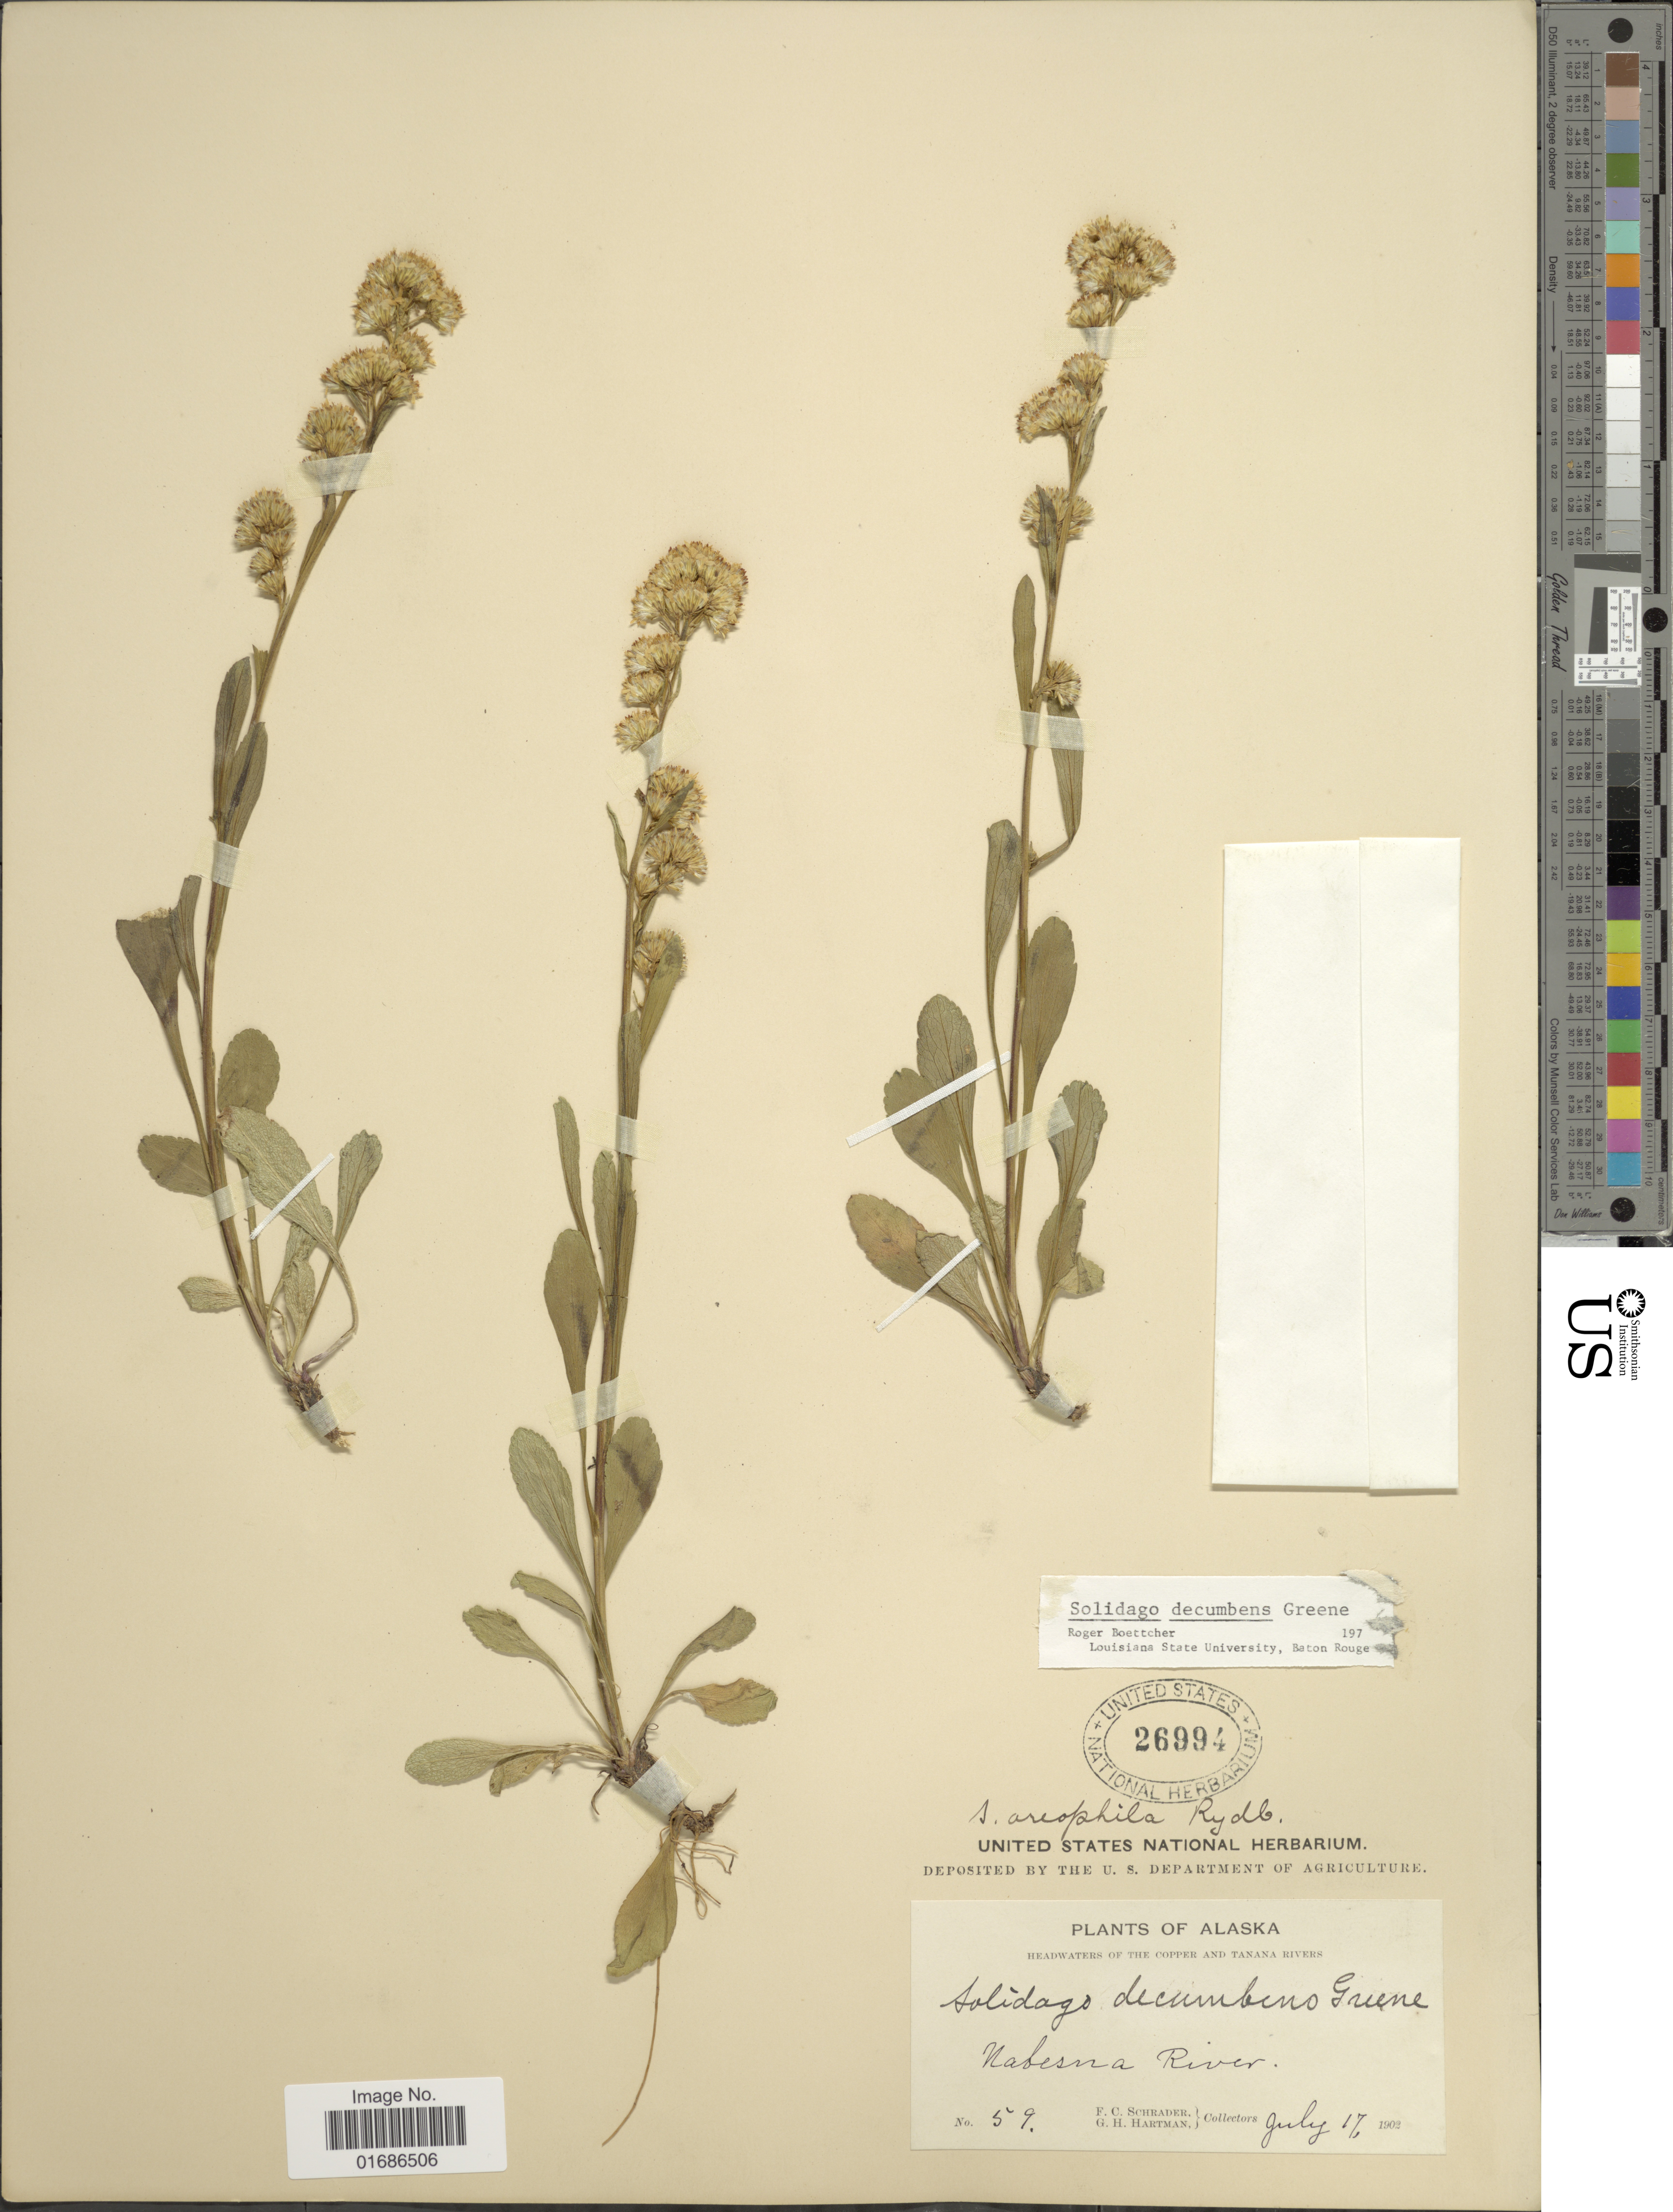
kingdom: Plantae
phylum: Tracheophyta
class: Magnoliopsida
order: Asterales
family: Asteraceae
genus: Solidago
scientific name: Solidago decumbens var. oreophila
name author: (Rydb.) Fernald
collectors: F. C. Schrader & G. H. Hartman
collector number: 59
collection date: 1902-07-17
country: United States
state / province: Alaska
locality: Headwater of the Copper and Tanana River, Nabesba River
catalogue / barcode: US 26994